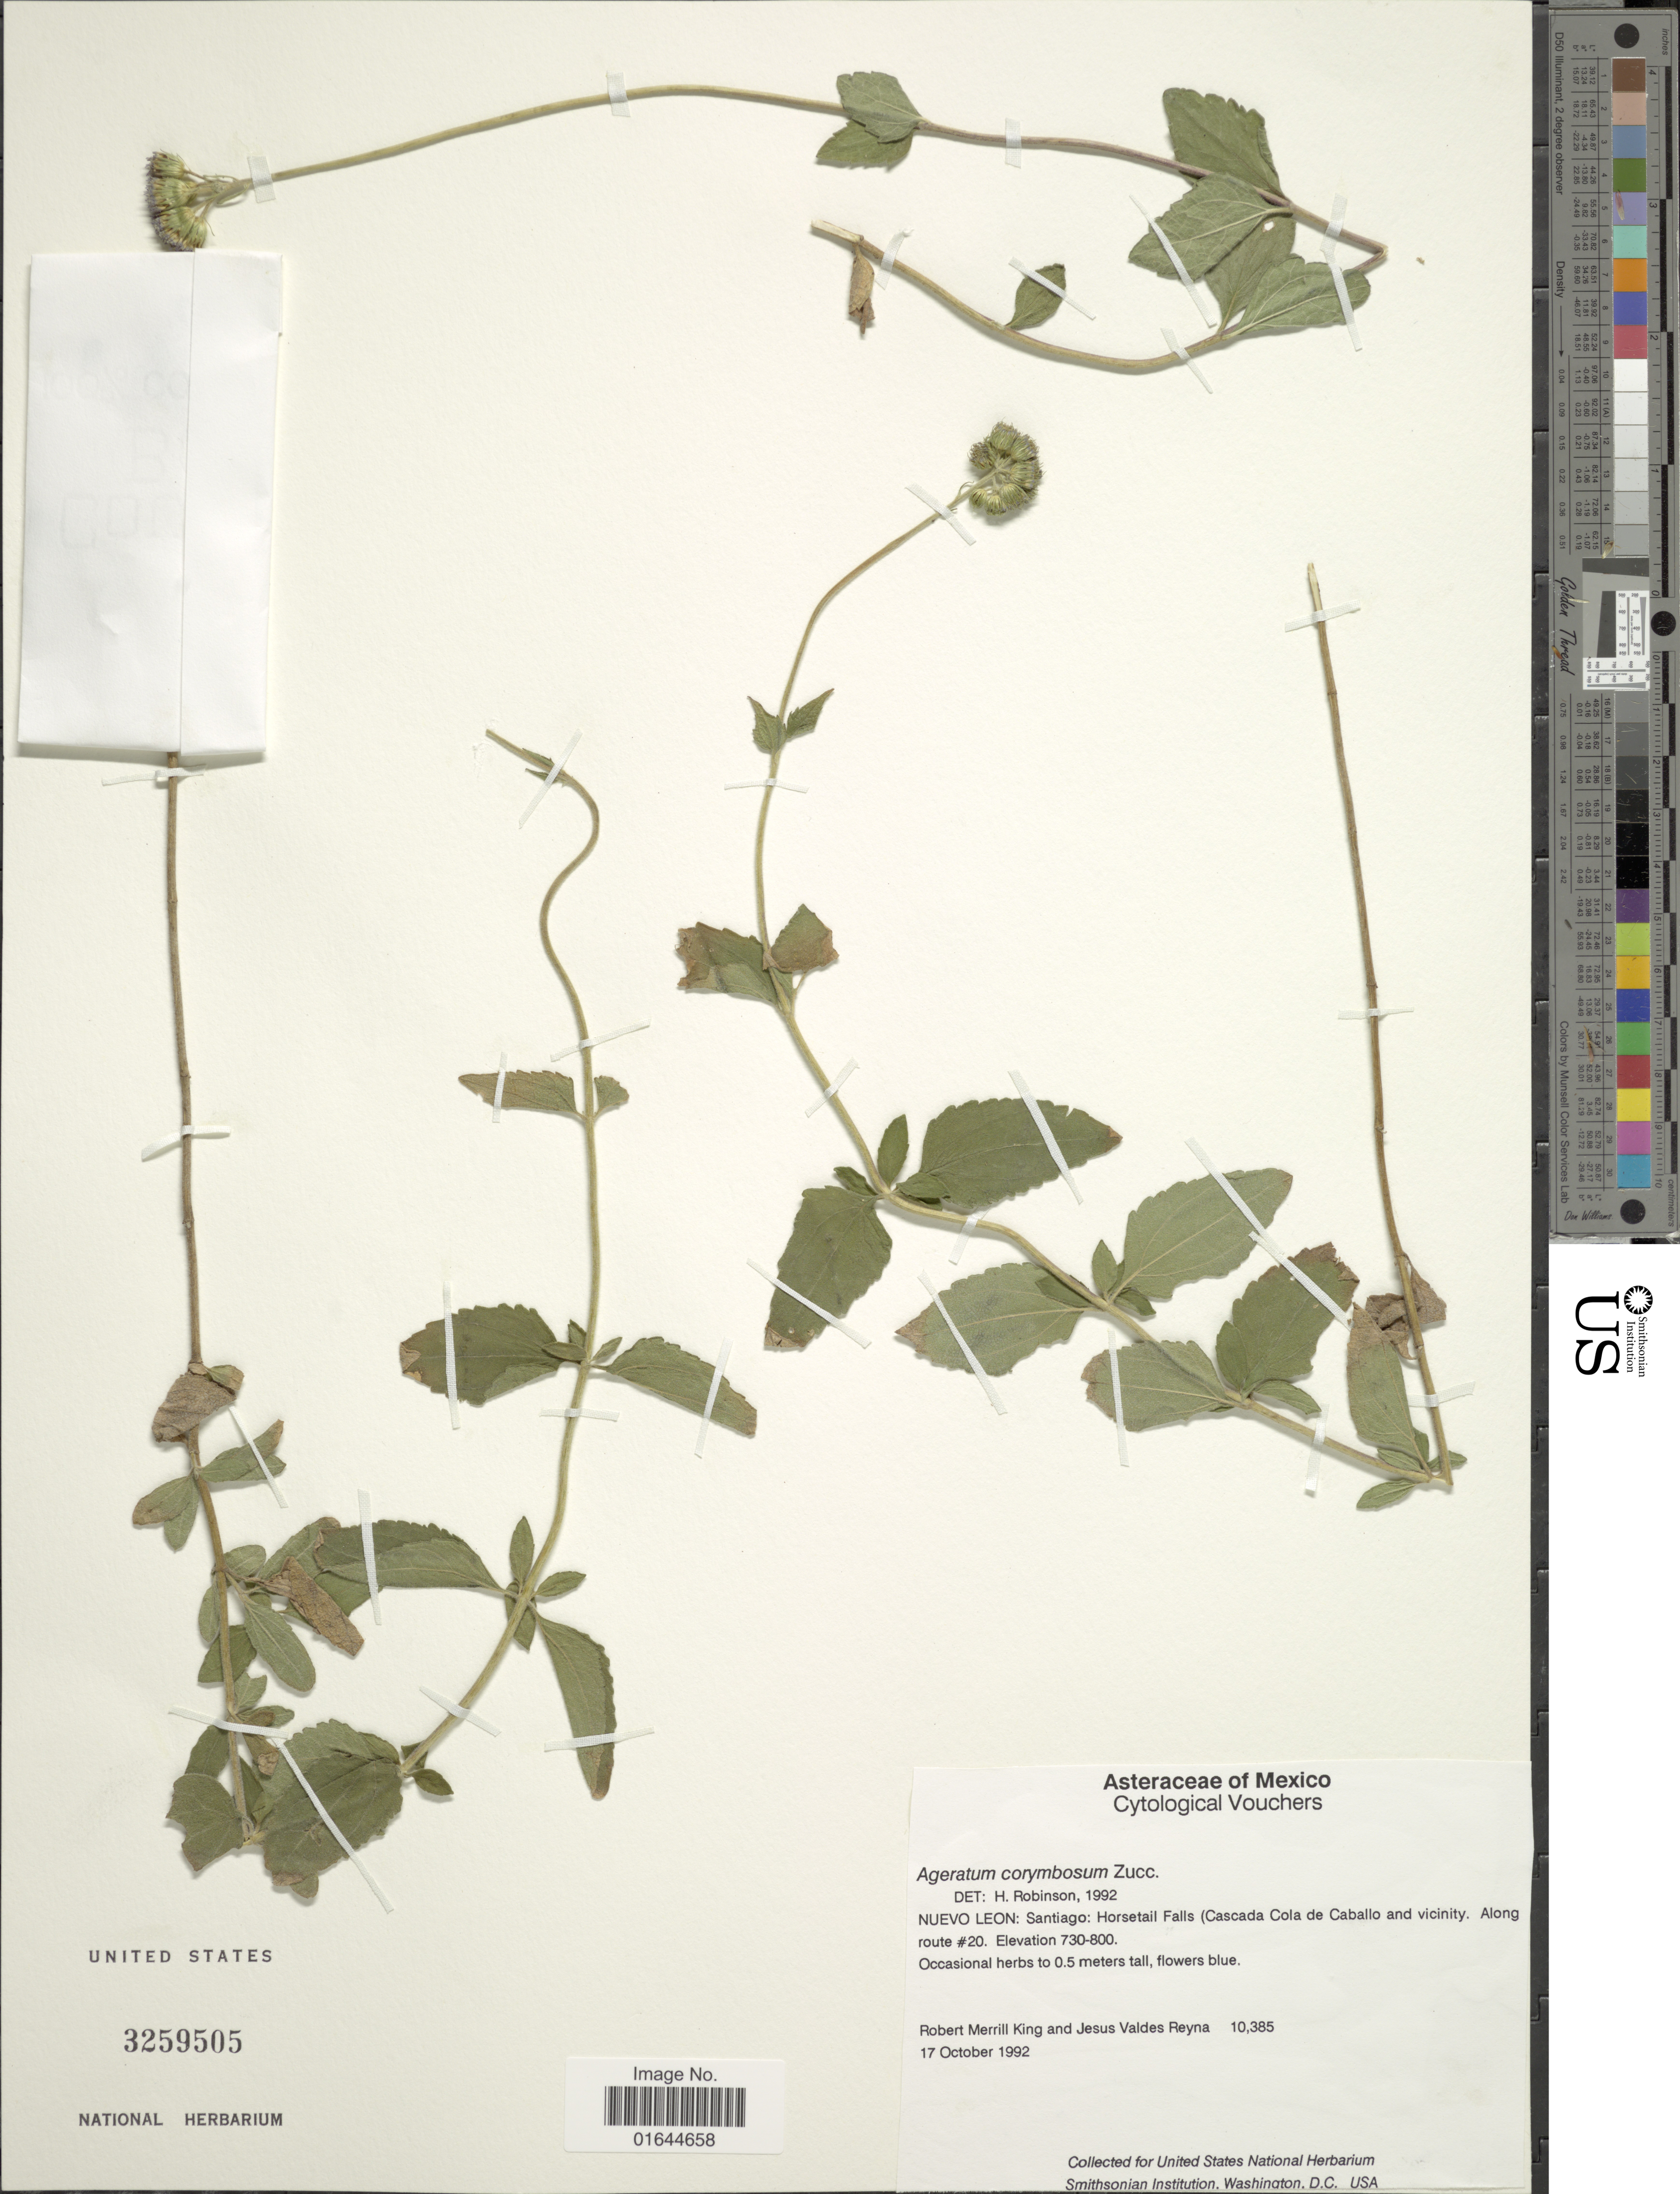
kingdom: Plantae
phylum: Tracheophyta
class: Magnoliopsida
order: Asterales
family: Asteraceae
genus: Ageratum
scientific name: Ageratum corymbosum f. corymbosum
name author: Zuccagni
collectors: R. M. King & J. Valdés-Reyna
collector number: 10385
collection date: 1992-10-17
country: Mexico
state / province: Nuevo León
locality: Nuevo Leon: Santiago: Horsetail Falls (Cascada Cola de Caballo and vicinity. Along route #20.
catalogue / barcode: US 3259505